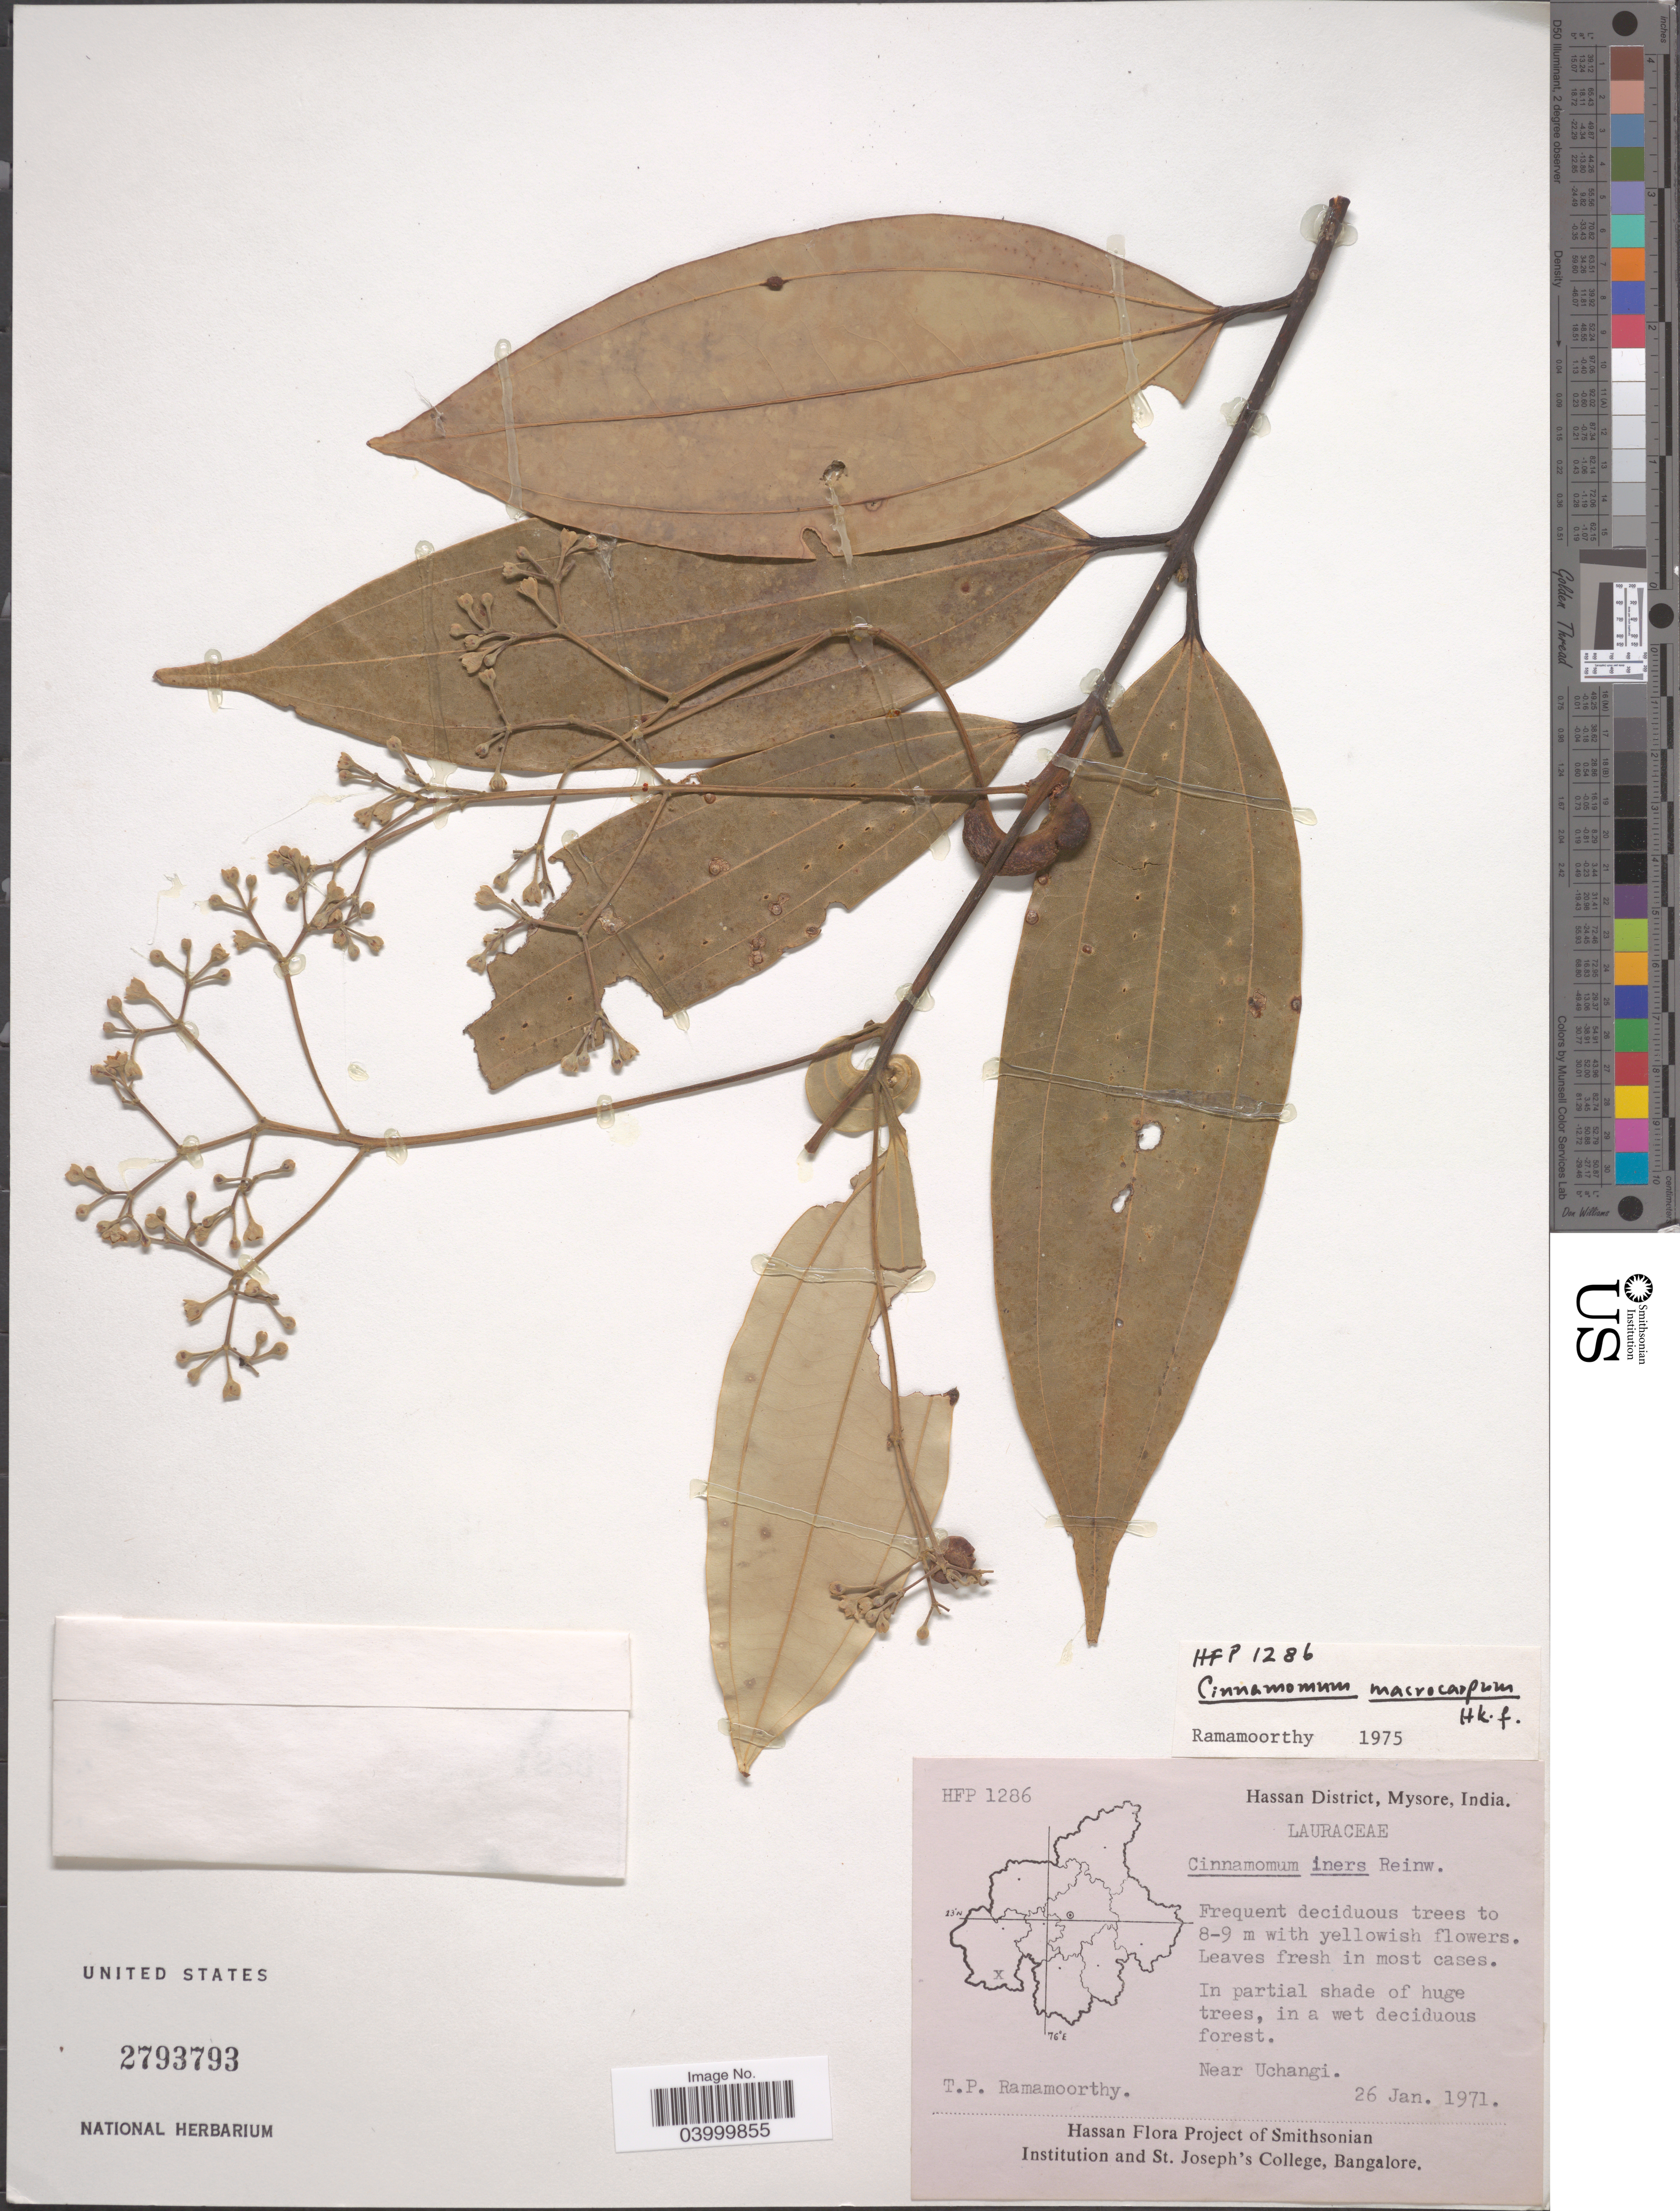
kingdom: Plantae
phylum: Tracheophyta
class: Magnoliopsida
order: Laurales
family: Lauraceae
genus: Cinnamomum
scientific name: Cinnamomum macrocarpum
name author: Hook. f.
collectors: T. P. Ramamoorthy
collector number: HFP 1286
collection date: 1971-01-26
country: India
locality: Hassan District, Mysore. Near Uchangi.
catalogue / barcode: US 2793793